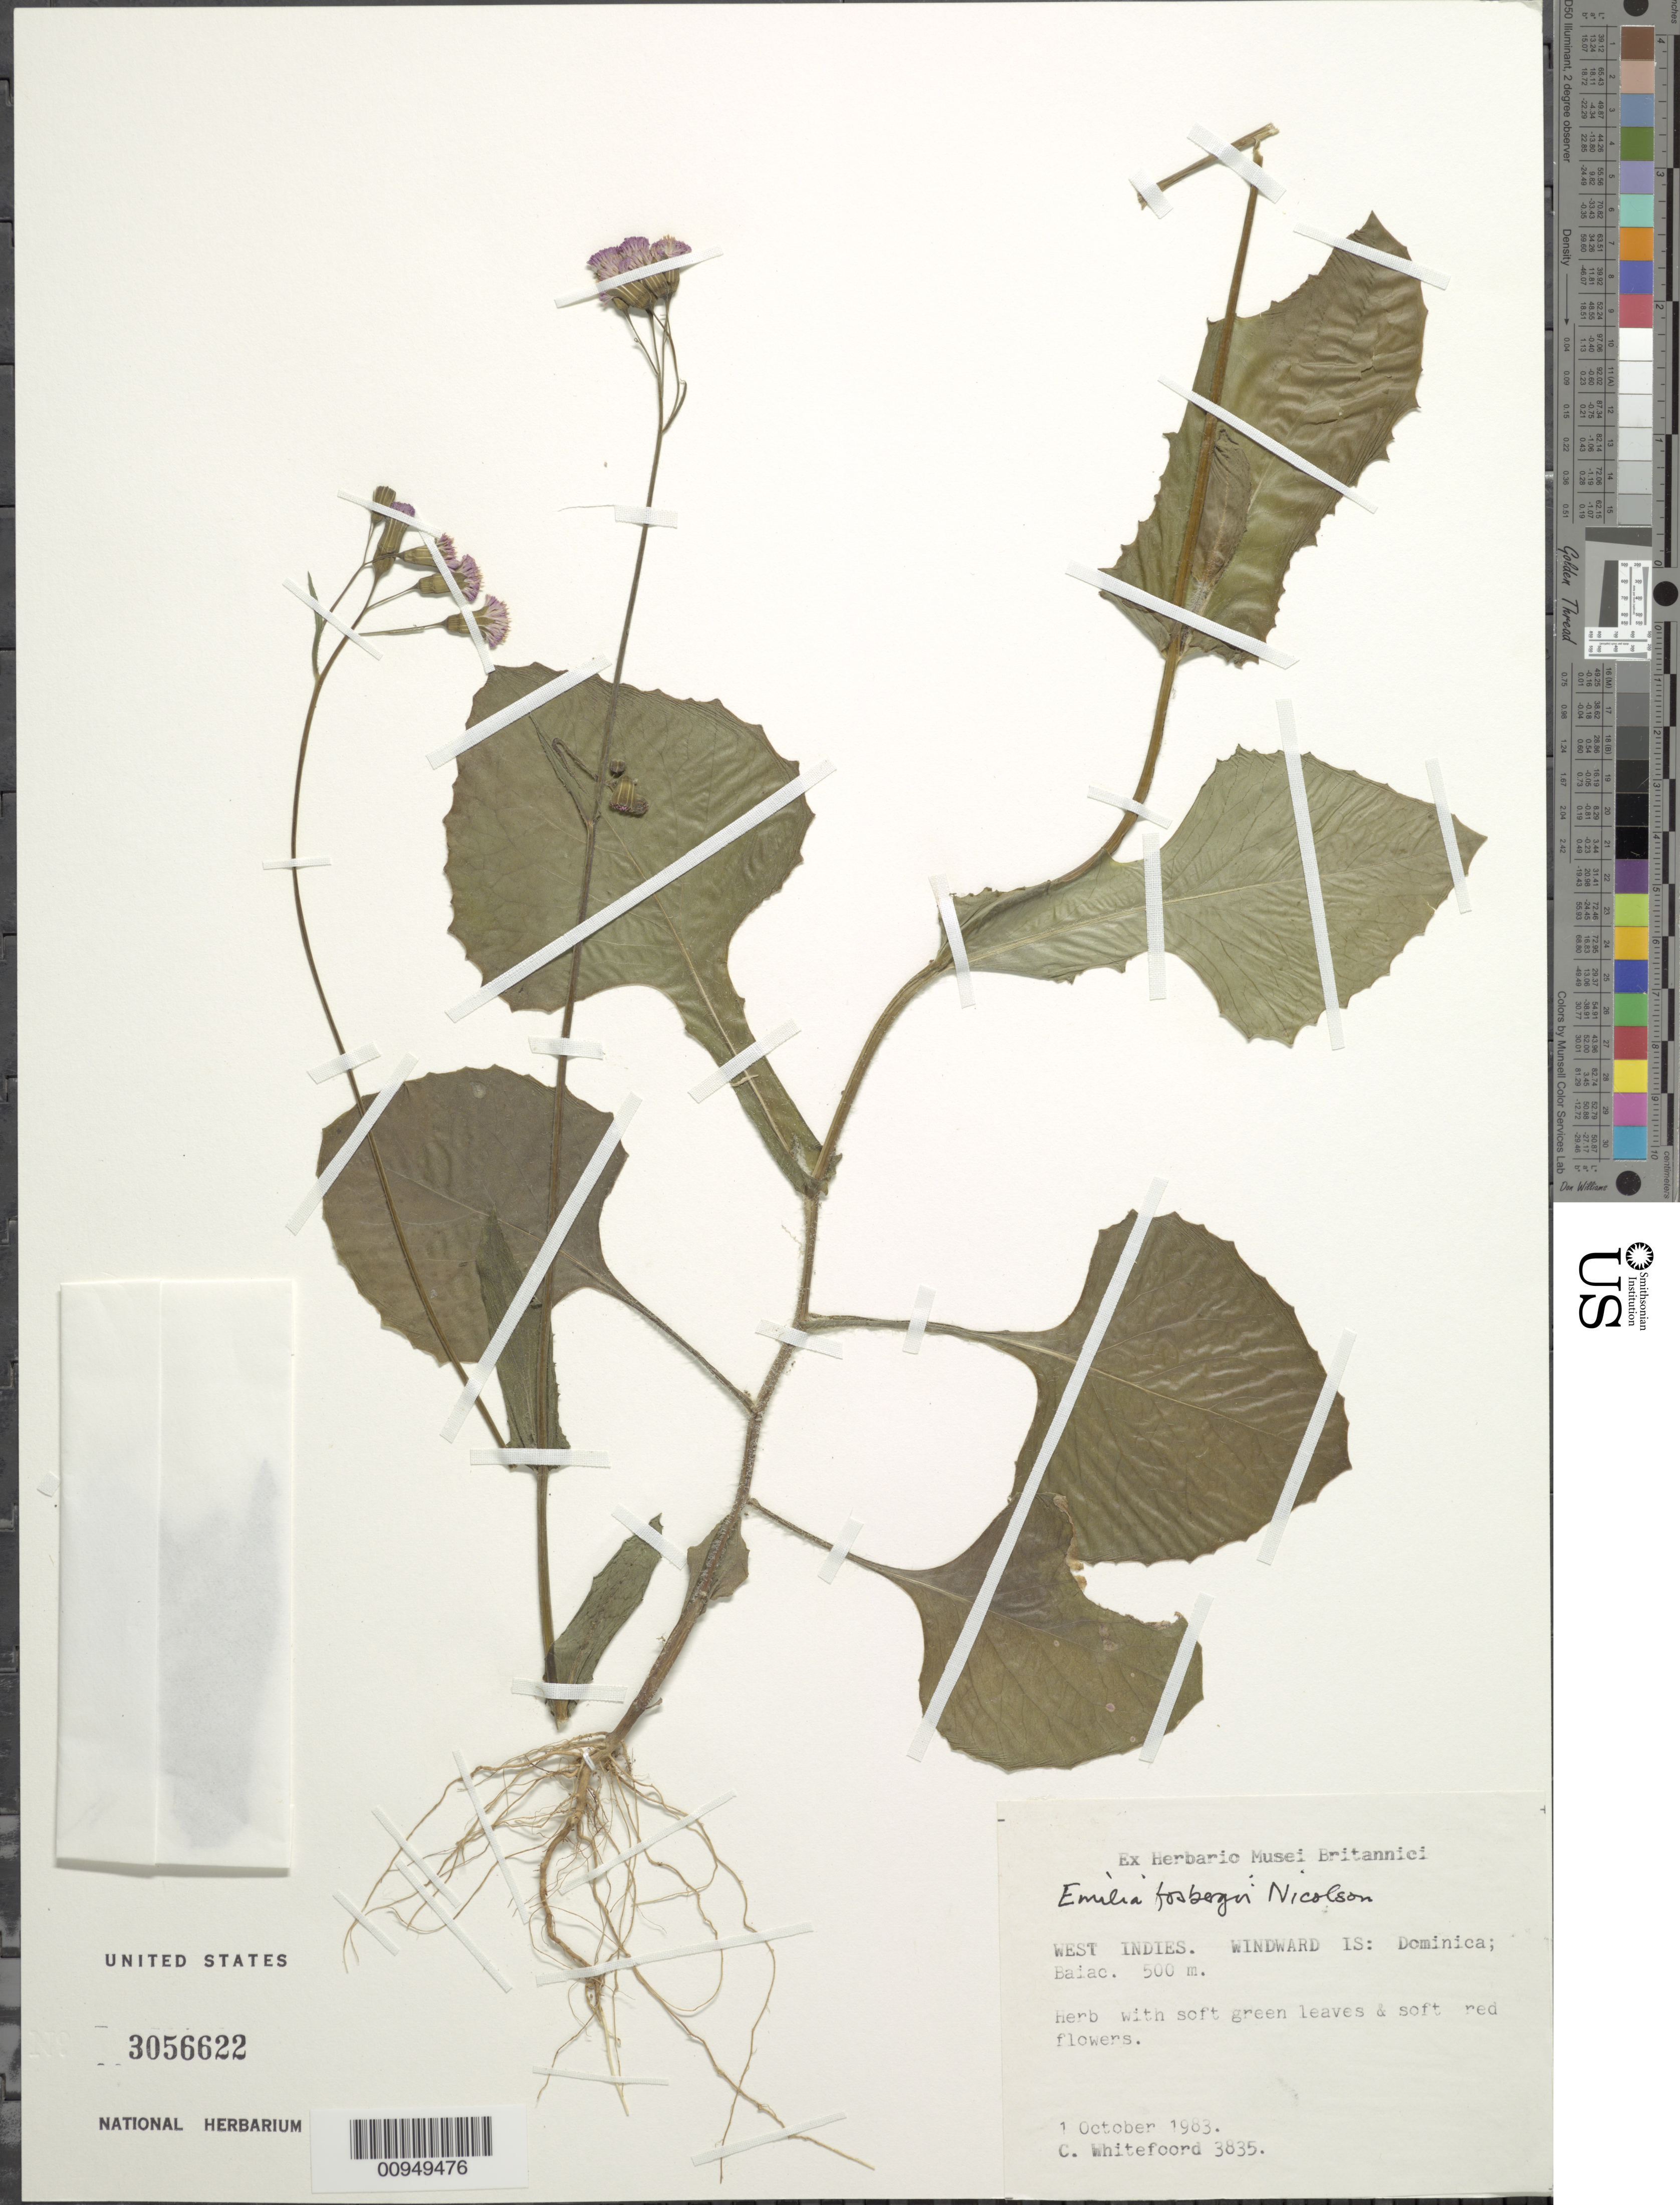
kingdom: Plantae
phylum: Tracheophyta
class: Magnoliopsida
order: Asterales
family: Asteraceae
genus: Emilia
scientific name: Emilia fosbergii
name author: Nicolson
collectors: C. Whitefoord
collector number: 3835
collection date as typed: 01 Oct 1983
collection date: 1983-10-01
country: Dominica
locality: Baiac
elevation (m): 500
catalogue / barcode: US 3056622